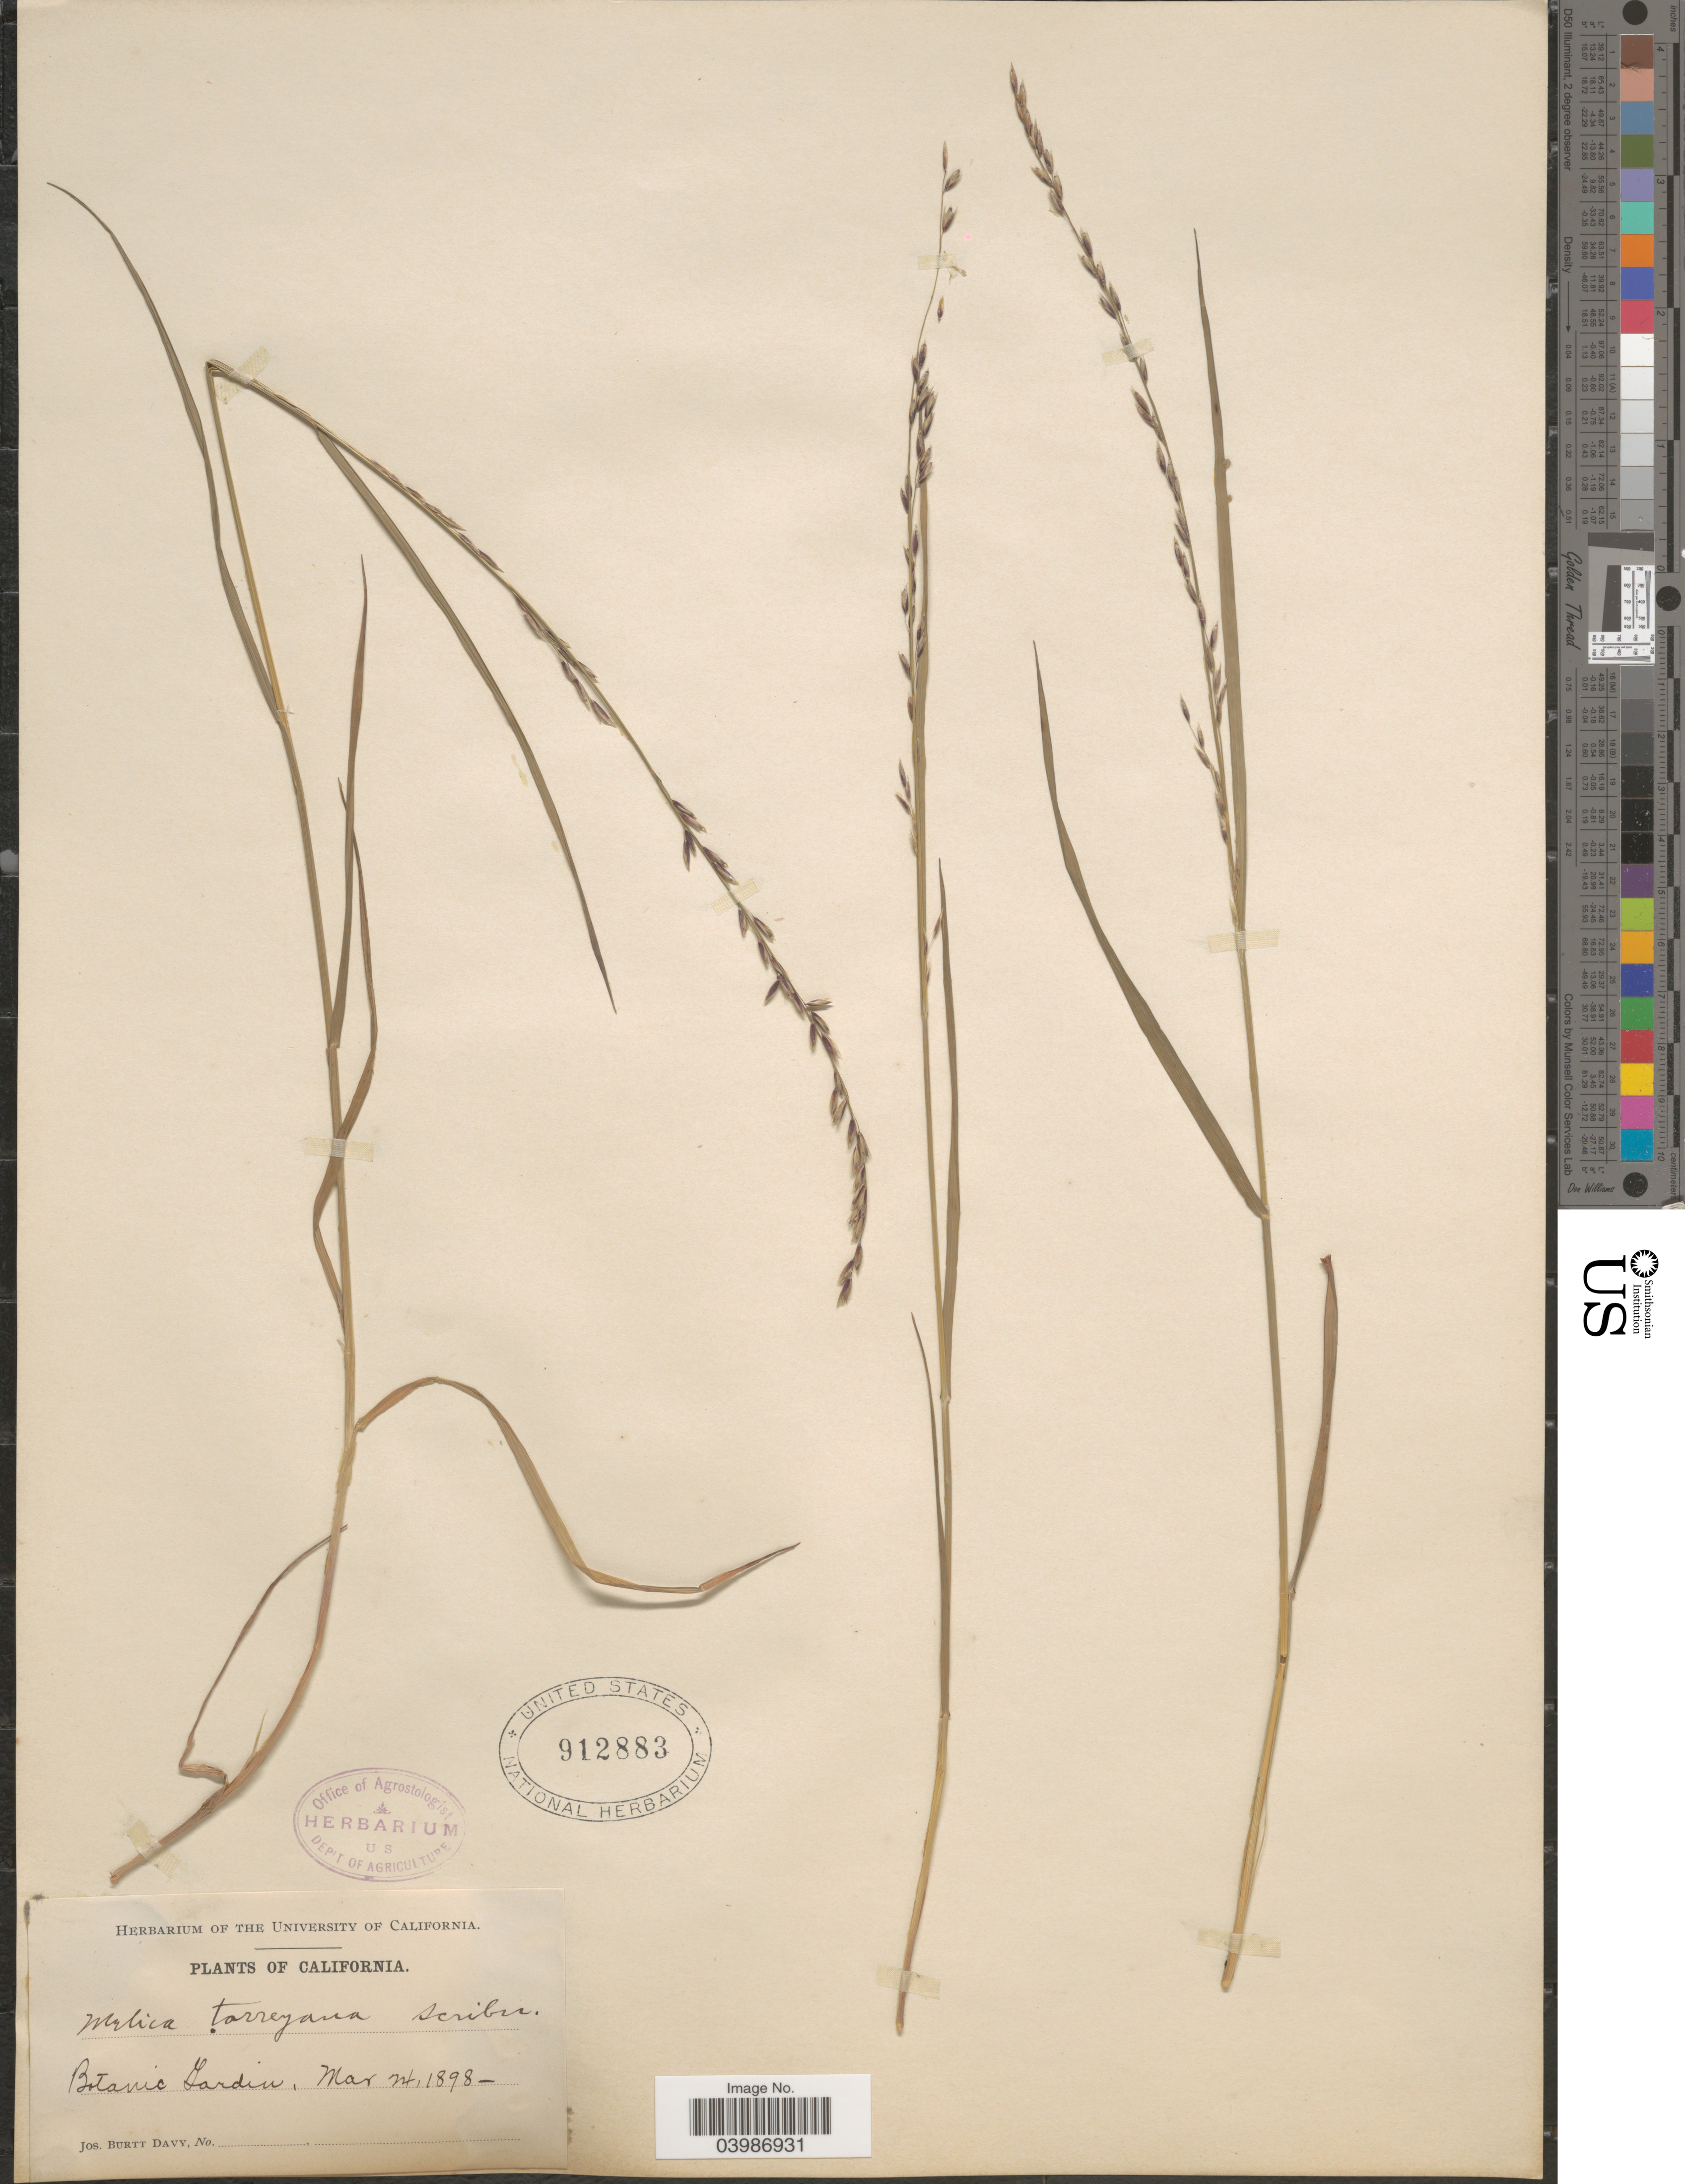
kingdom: Plantae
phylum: Tracheophyta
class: Liliopsida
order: Poales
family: Poaceae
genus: Melica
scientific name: Melica torreyana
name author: Scribn.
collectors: J. Burtt Davy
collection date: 1898-03-24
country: United States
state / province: California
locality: Botanic Gardin.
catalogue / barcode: US 912883